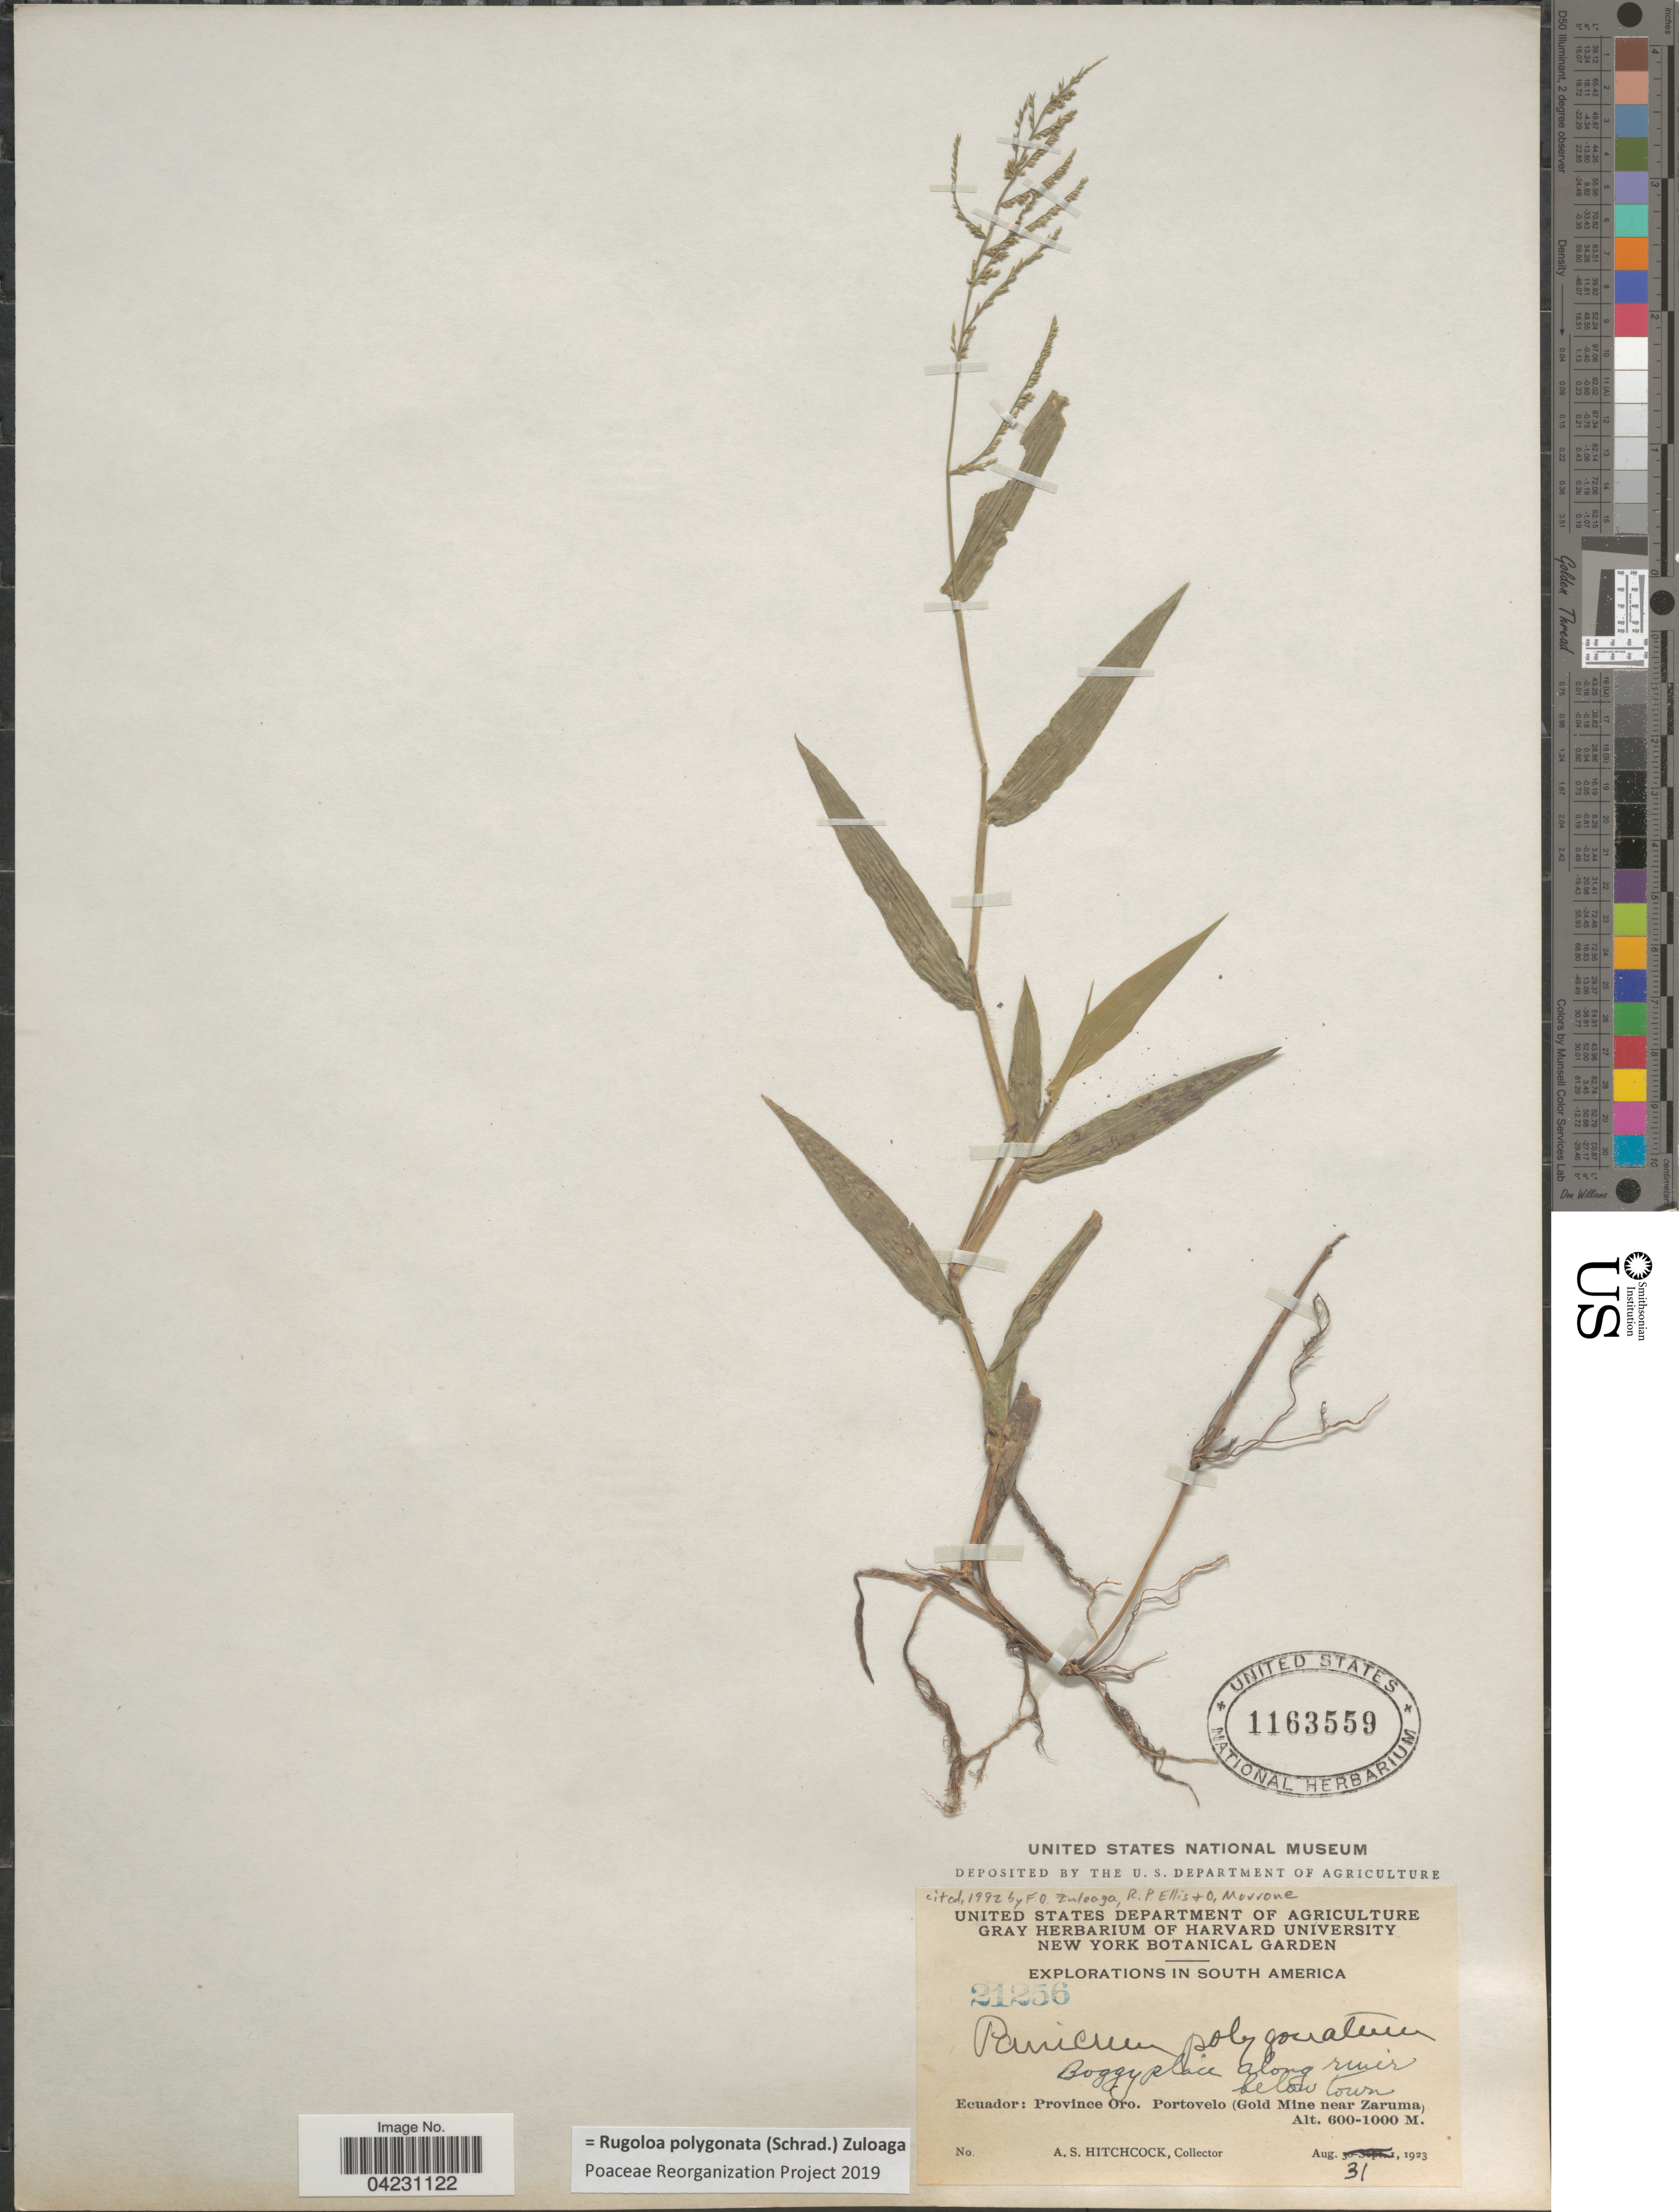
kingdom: Plantae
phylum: Tracheophyta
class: Liliopsida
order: Poales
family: Poaceae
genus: Rugoloa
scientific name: Rugoloa polygonata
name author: (Schrad.) Zuloaga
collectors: A. S. Hitchcock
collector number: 21256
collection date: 1923-08-31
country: Ecuador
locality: Explorations in South America. Province Oro. Portovelo (Gold Mine near Zaruma).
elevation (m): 600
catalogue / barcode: US 1163559